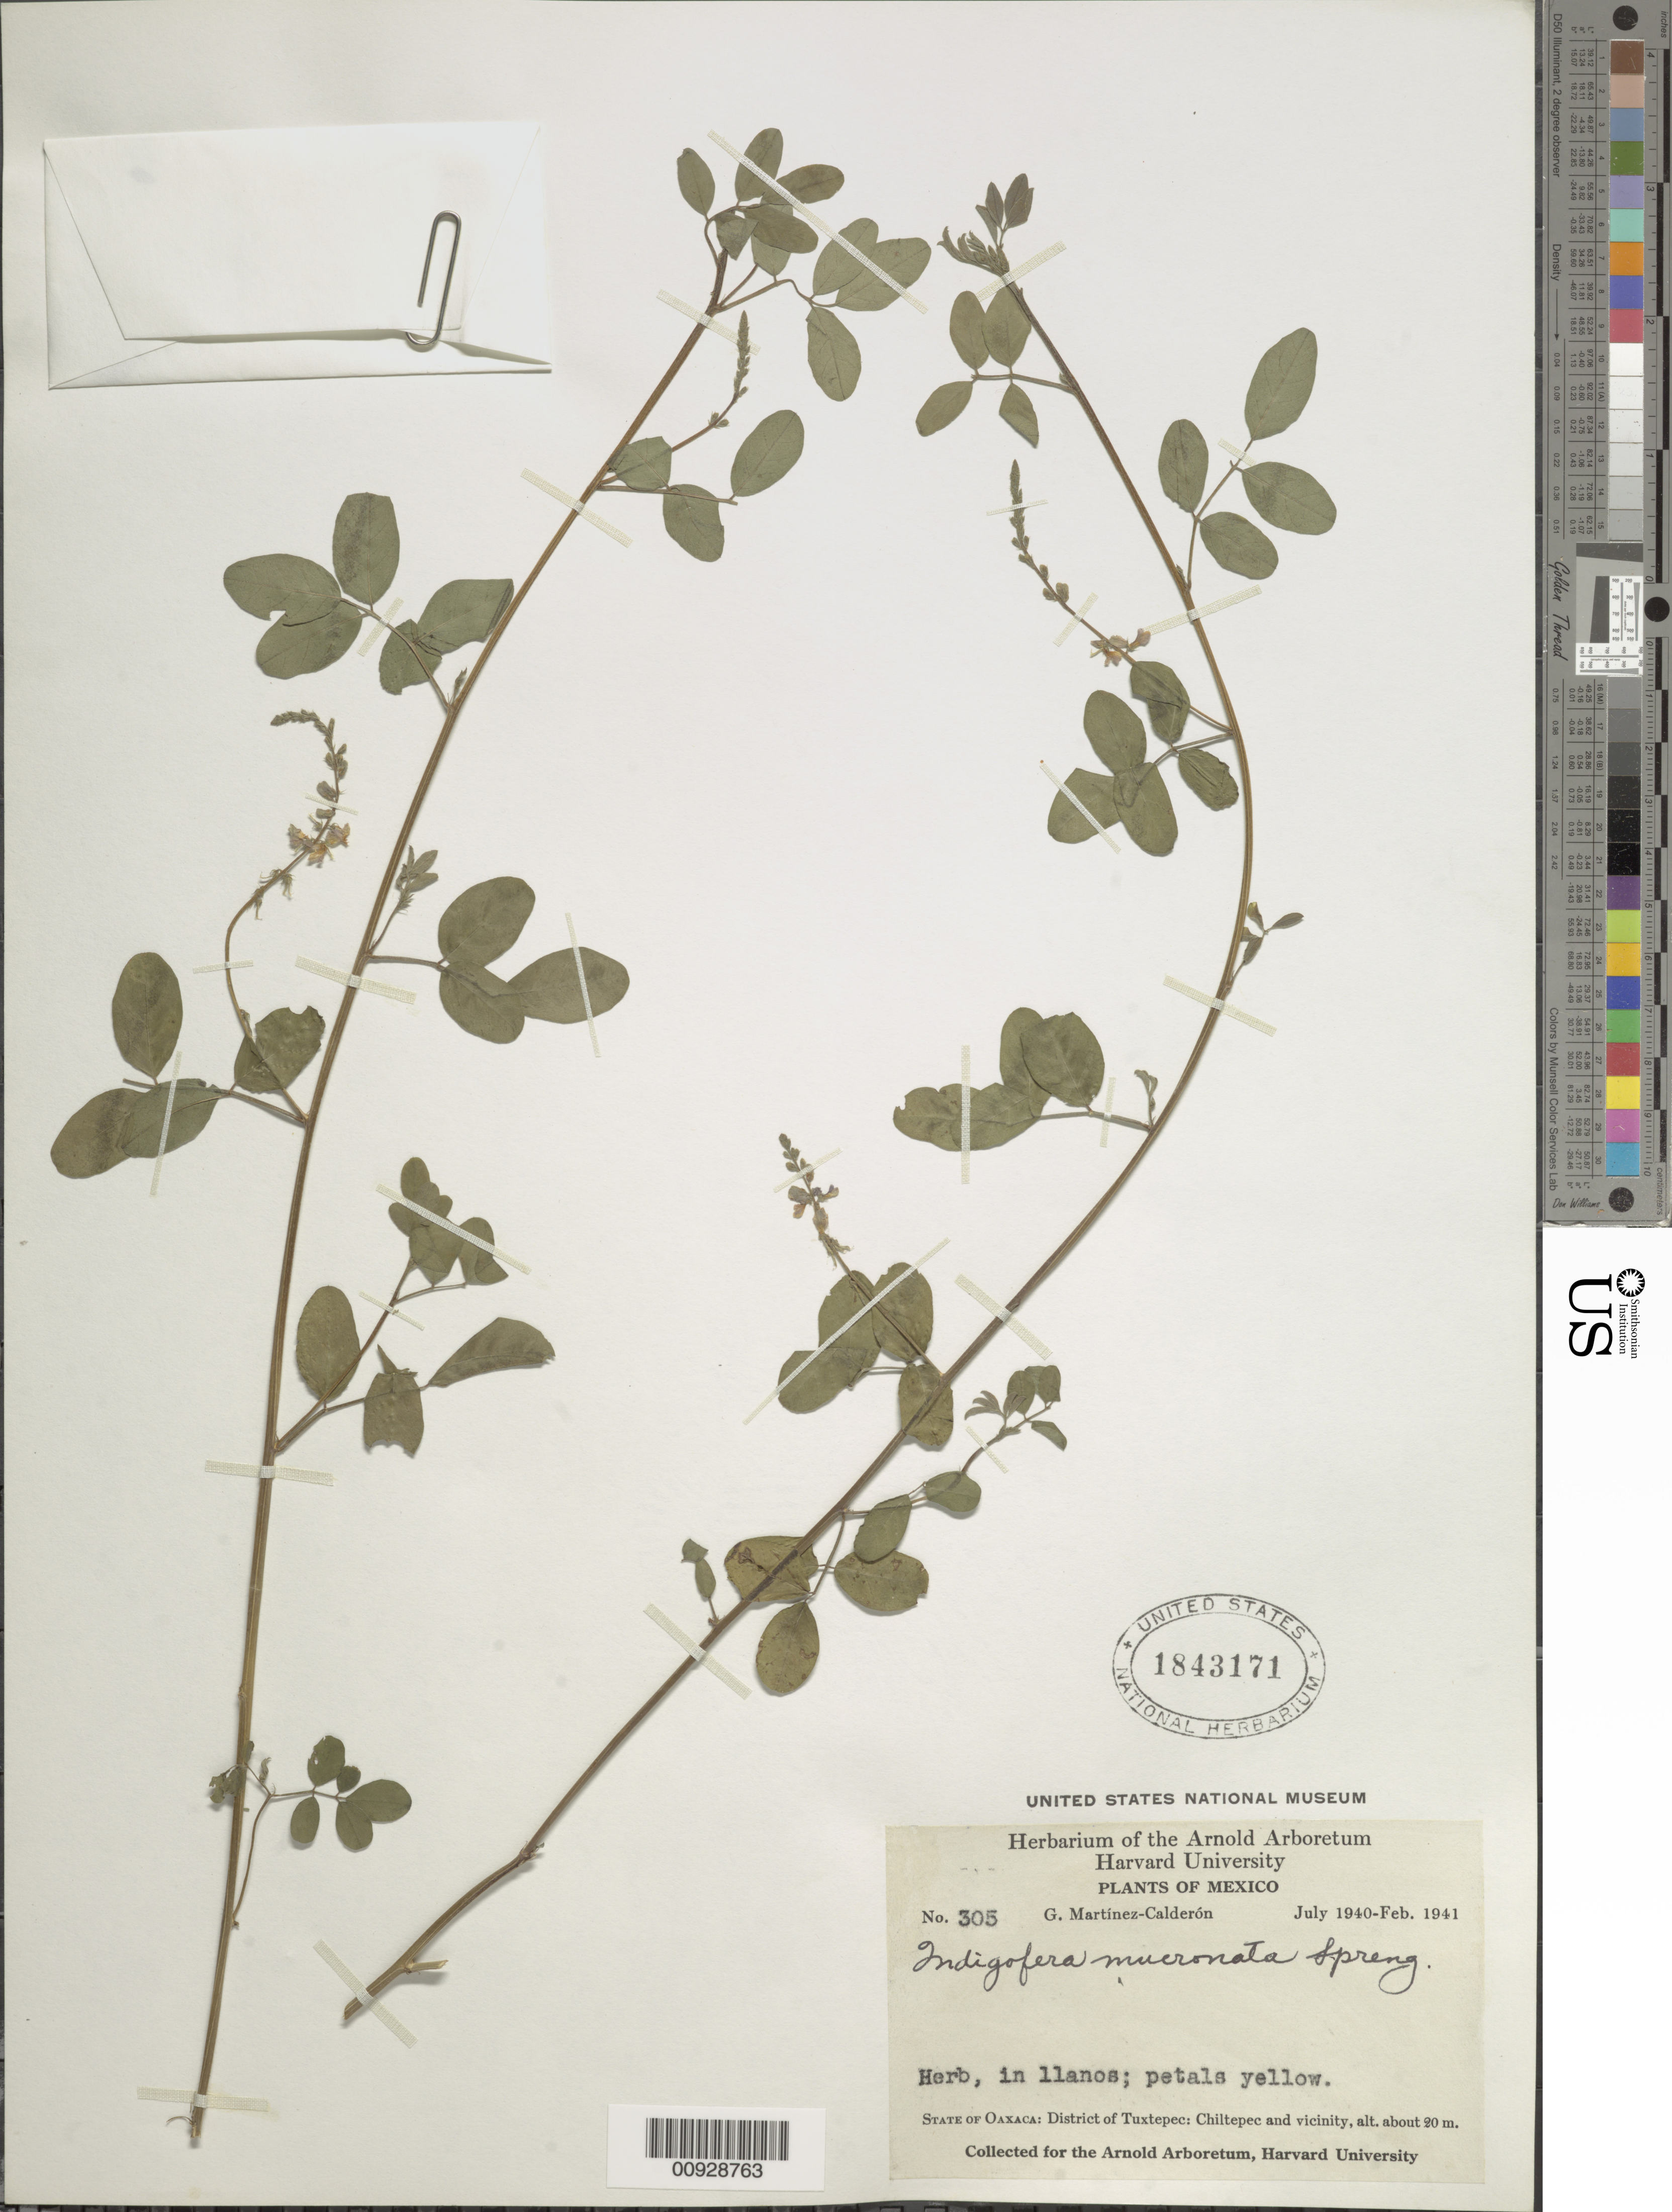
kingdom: Plantae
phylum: Tracheophyta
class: Magnoliopsida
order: Fabales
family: Fabaceae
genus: Indigofera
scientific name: Indigofera mucronata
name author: Lam.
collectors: G. Martinez-C.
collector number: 305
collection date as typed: Jul 1940 to -- Feb 1941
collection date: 1940-07/1941-02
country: Mexico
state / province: Oaxaca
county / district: Tuxtepec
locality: State of Oaxaca: District of Tuxtepec: Chiltepec and vicinity.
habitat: Llanos.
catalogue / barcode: US 1843171